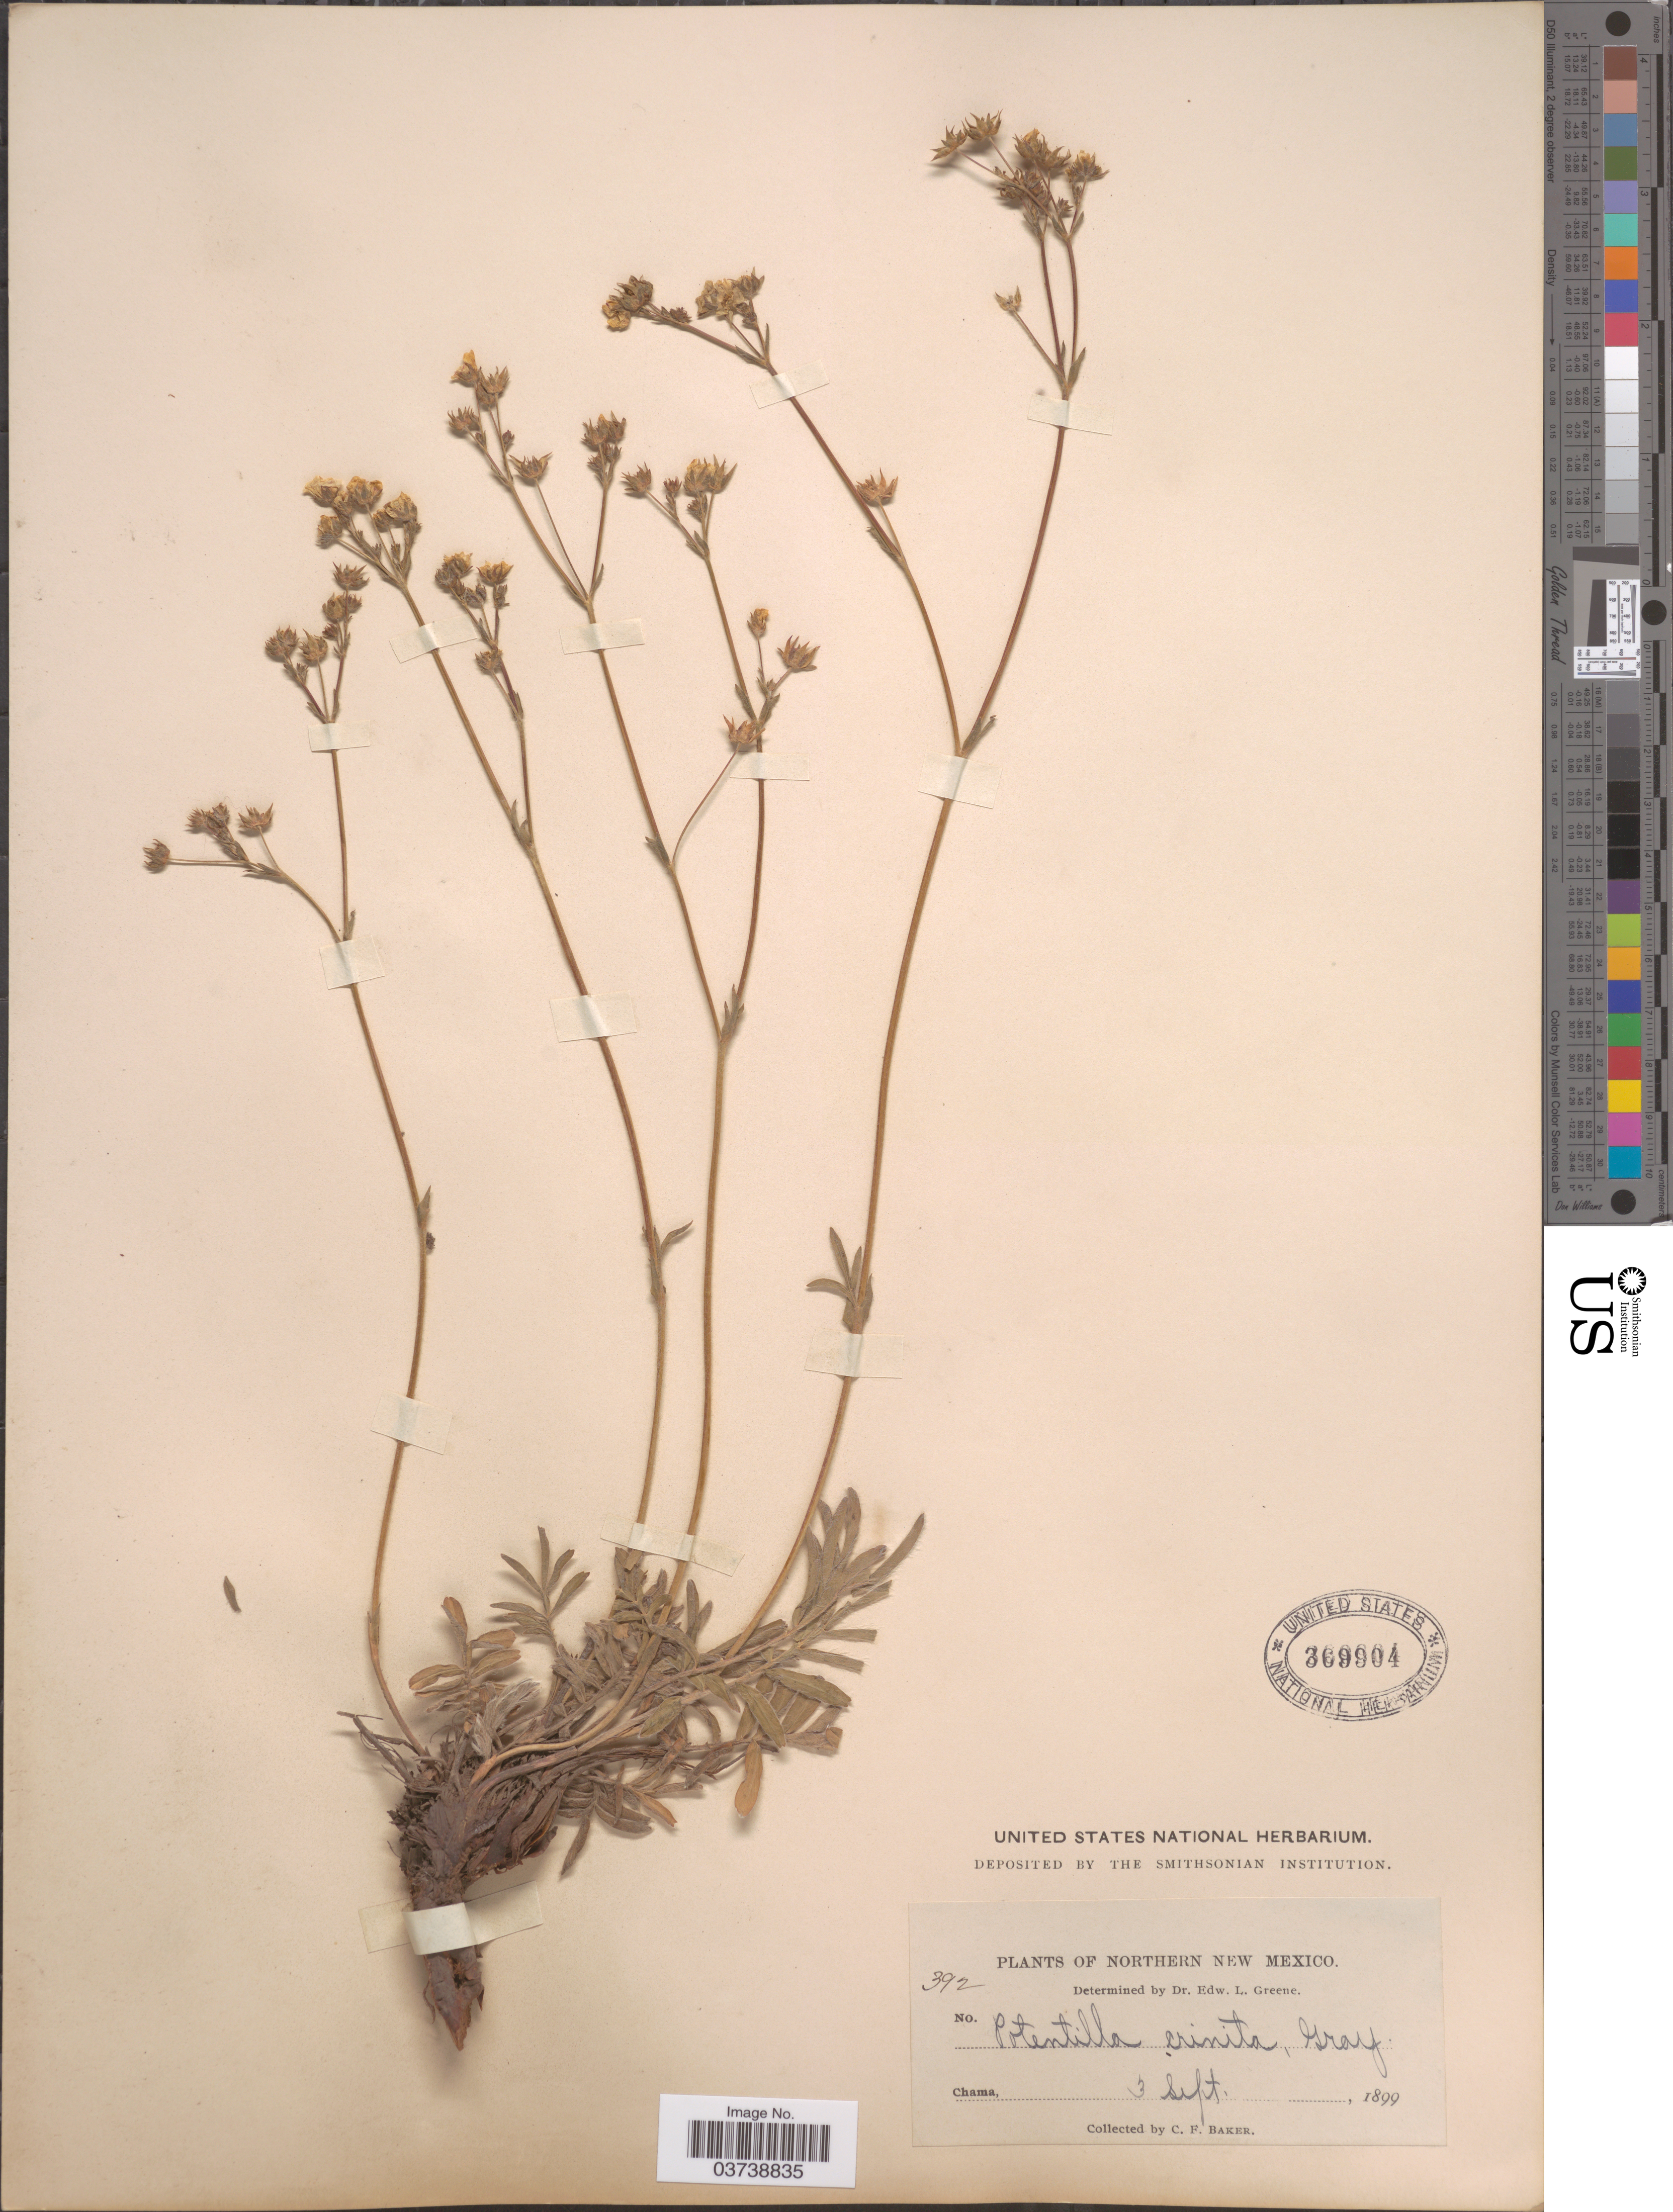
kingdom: Plantae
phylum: Tracheophyta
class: Magnoliopsida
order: Rosales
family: Rosaceae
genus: Potentilla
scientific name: Potentilla crinita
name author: A. Gray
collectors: C. F. Baker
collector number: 392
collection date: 1899-09-03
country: United States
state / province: New Mexico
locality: Northern New Mexico. Chama.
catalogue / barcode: US 369904